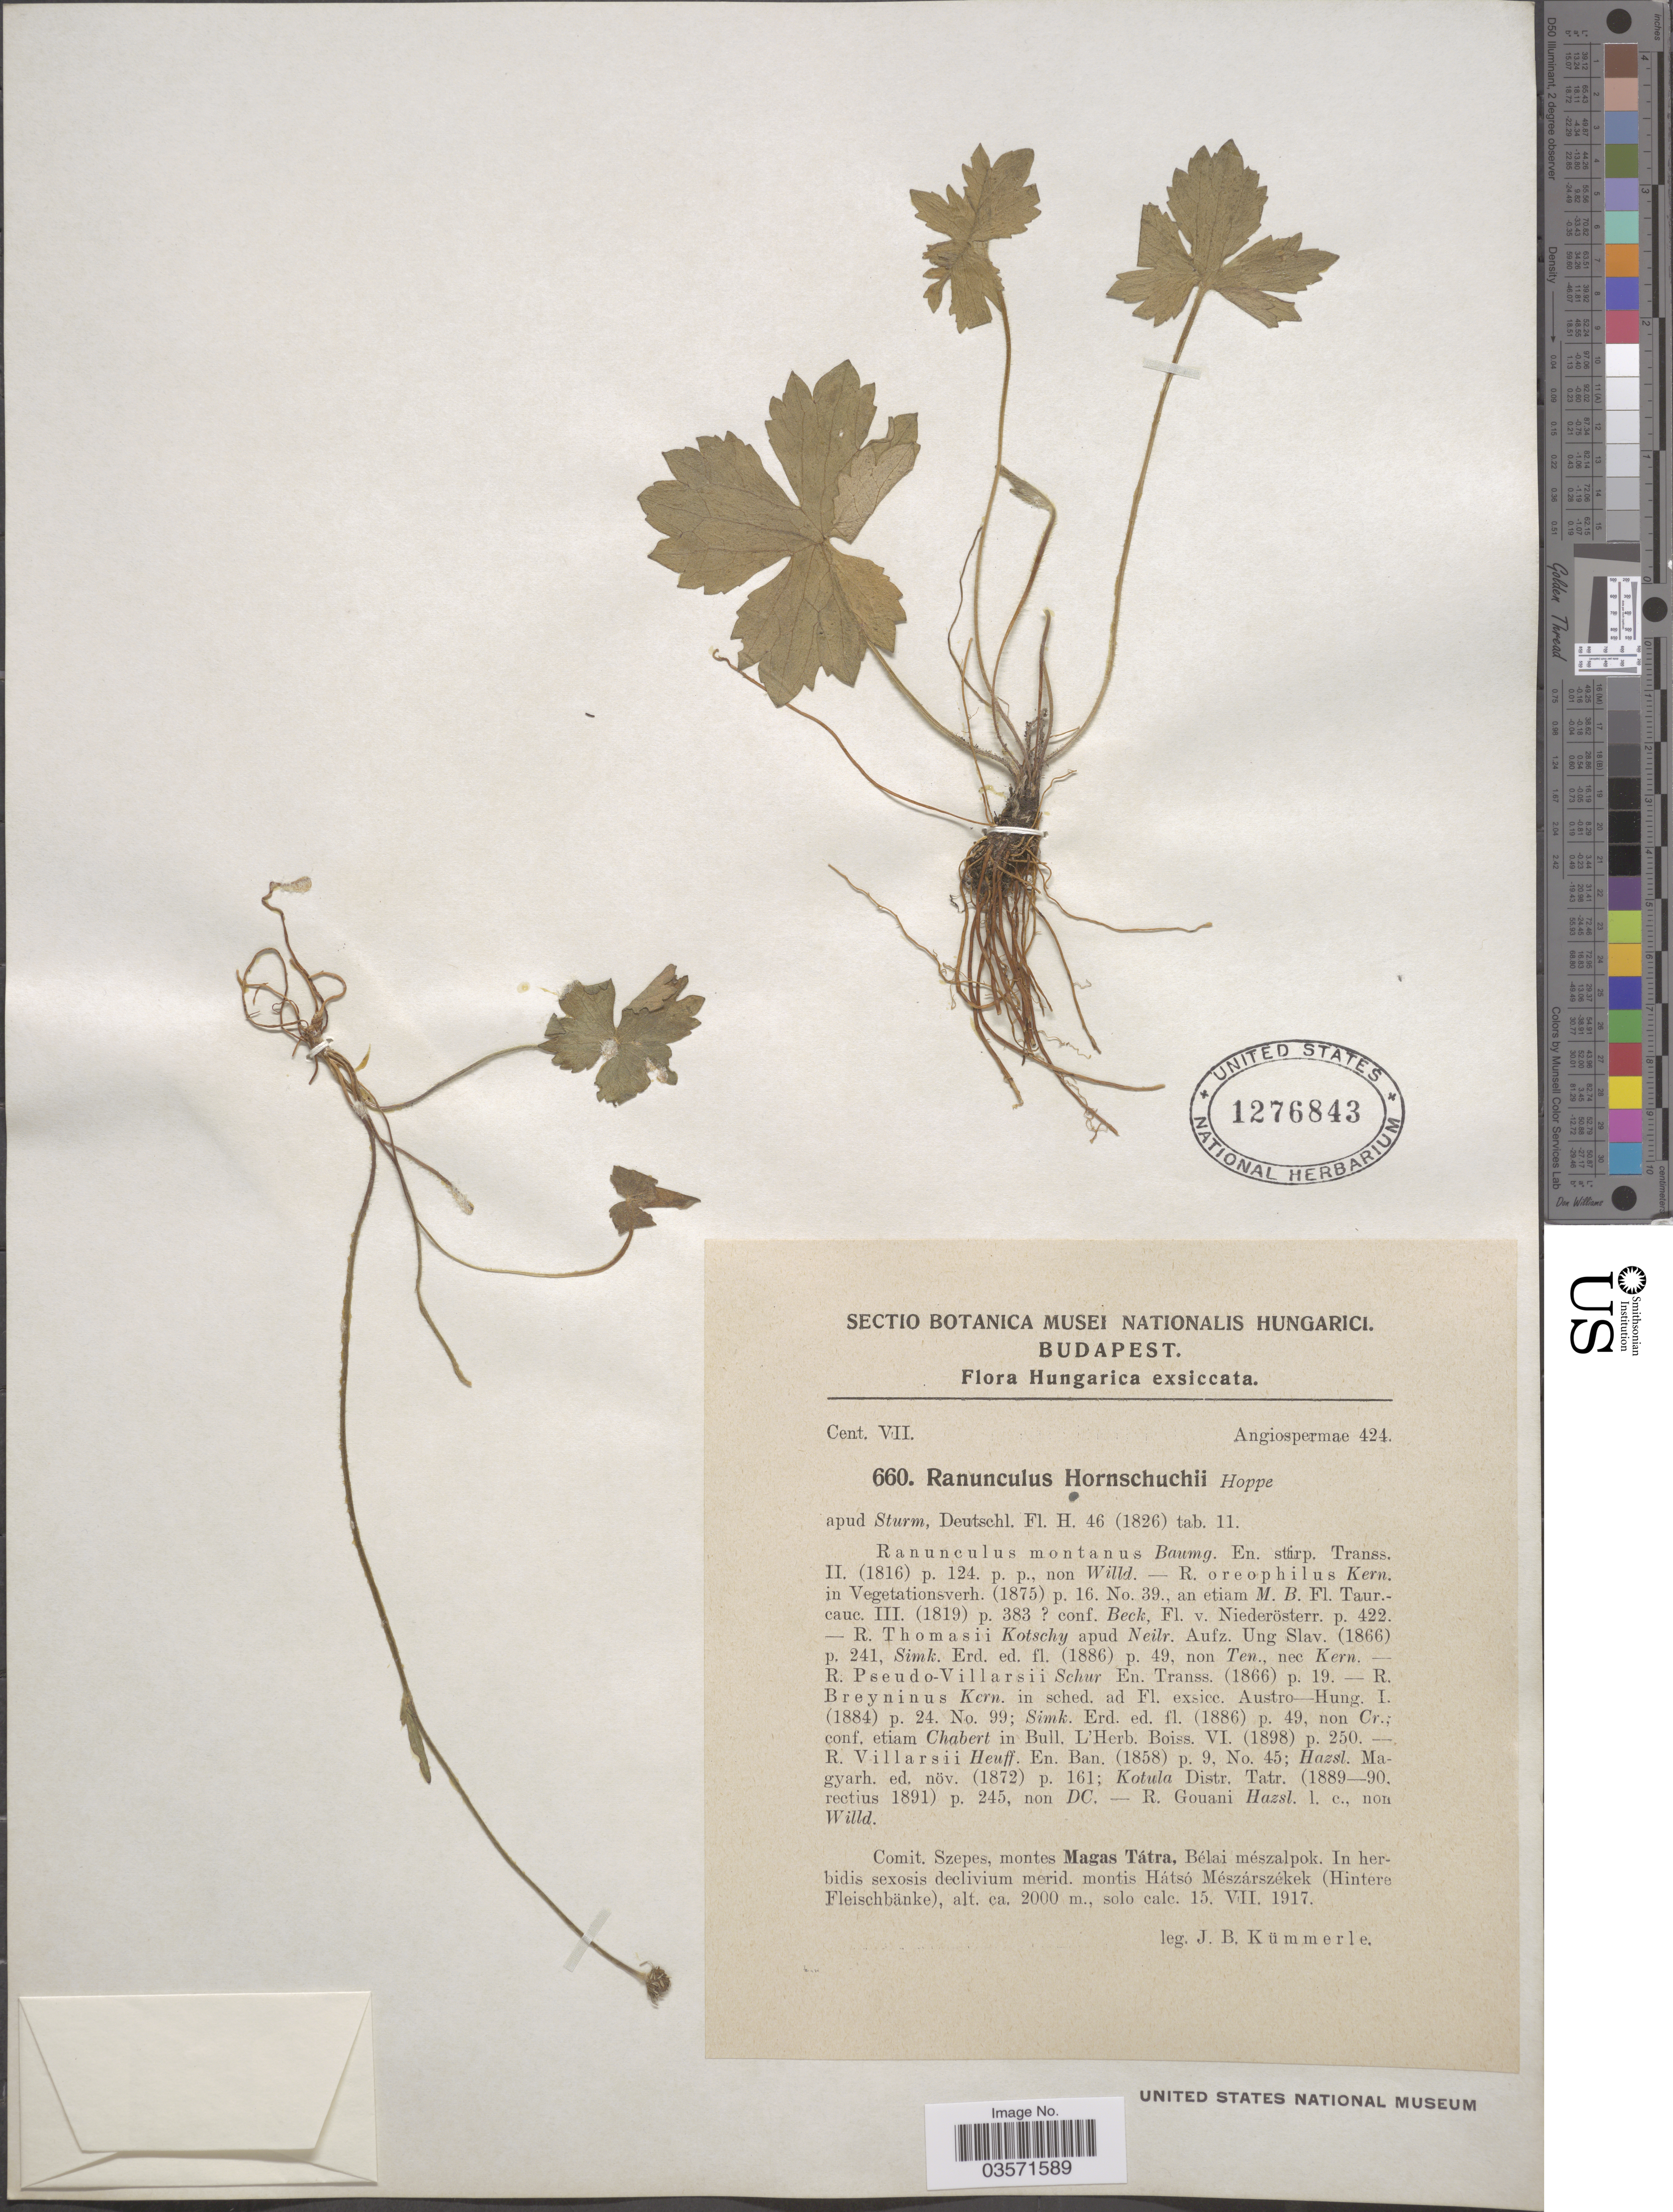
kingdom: Plantae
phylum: Tracheophyta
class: Magnoliopsida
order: Ranunculales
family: Ranunculaceae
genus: Ranunculus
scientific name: Ranunculus hornschuchii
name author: Hoppe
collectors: J. Kummerle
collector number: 660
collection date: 1917-07-15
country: Hungary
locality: Comit. Szepes, montes Magas Tátra, Bélai mészalpok. In herbidis sexosis declivium merid. montis Hátsó Mészárszékek (Hintere Fleischbänke).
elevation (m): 2000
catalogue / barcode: US 1276843